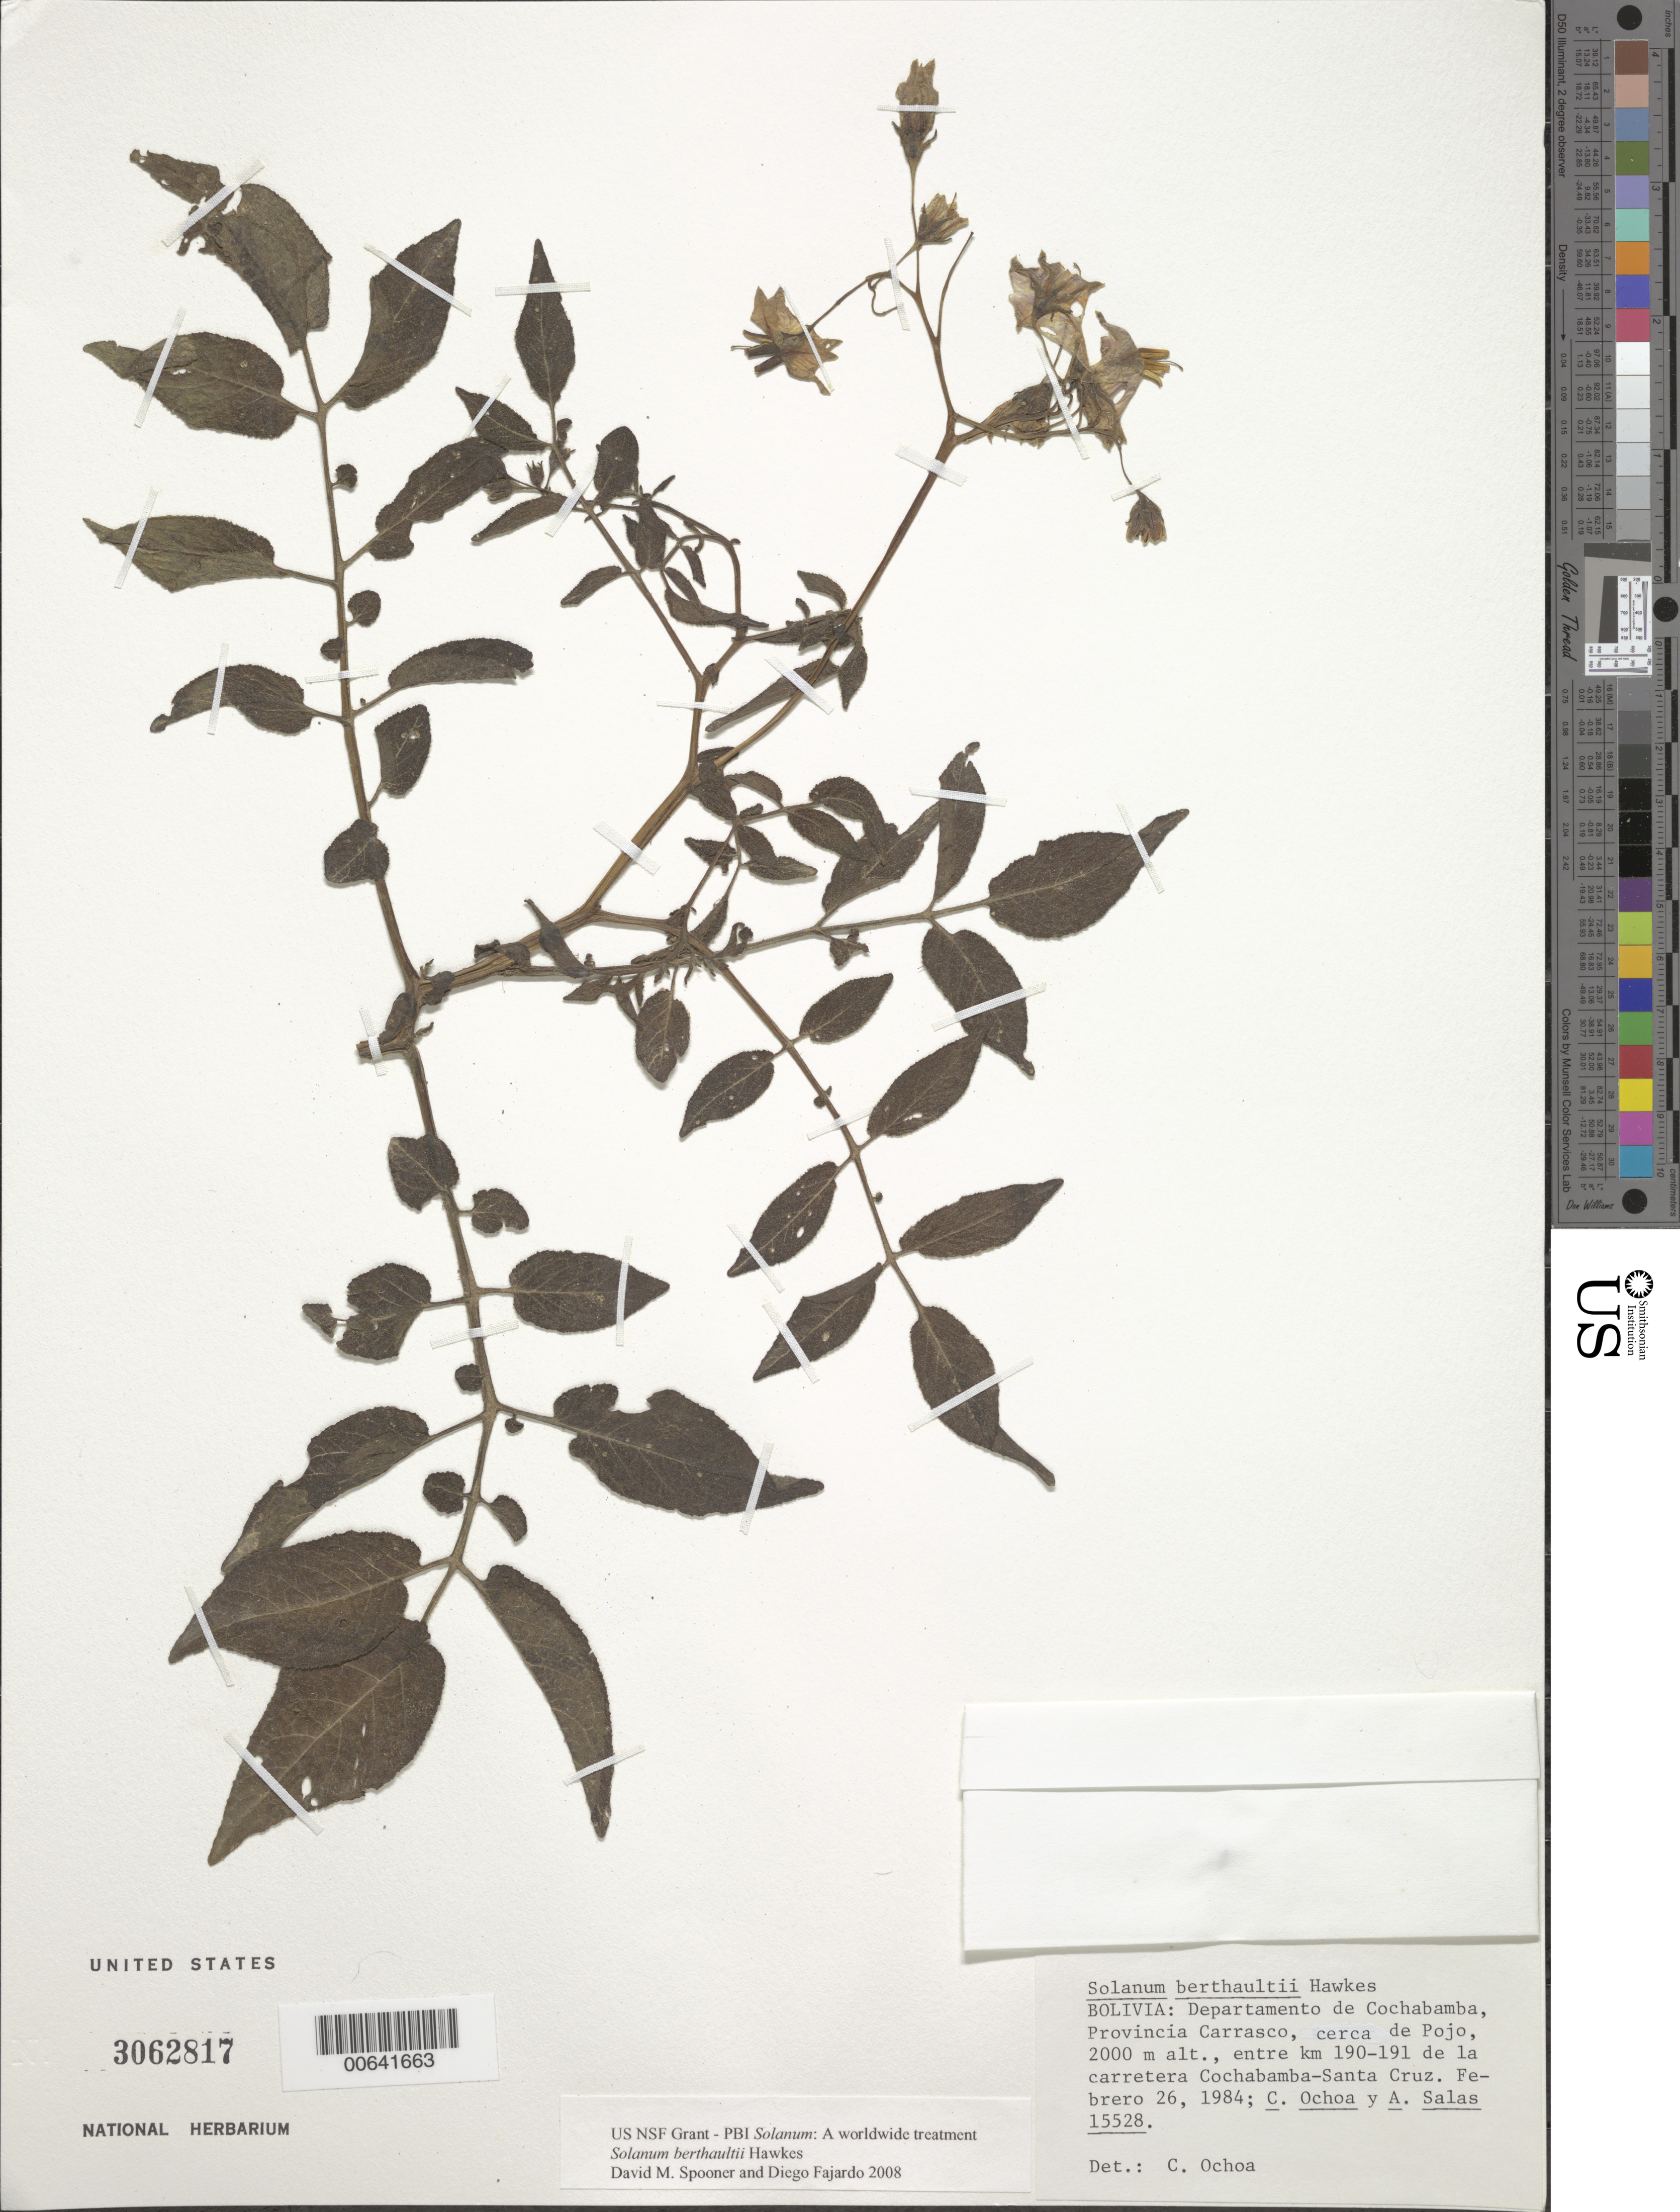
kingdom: Plantae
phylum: Tracheophyta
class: Magnoliopsida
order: Solanales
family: Solanaceae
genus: Solanum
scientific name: Solanum berthaultii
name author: Hawkes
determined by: Ochoa, C. M.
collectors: C. M. Ochoa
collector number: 15528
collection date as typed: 26 Feb 1984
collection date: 1984-02-26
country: Bolivia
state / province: Cochabamba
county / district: Carrasco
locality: Cerca de Pojo (km 190-191 ruta Cbba-SC)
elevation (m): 2000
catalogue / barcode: US 3062817